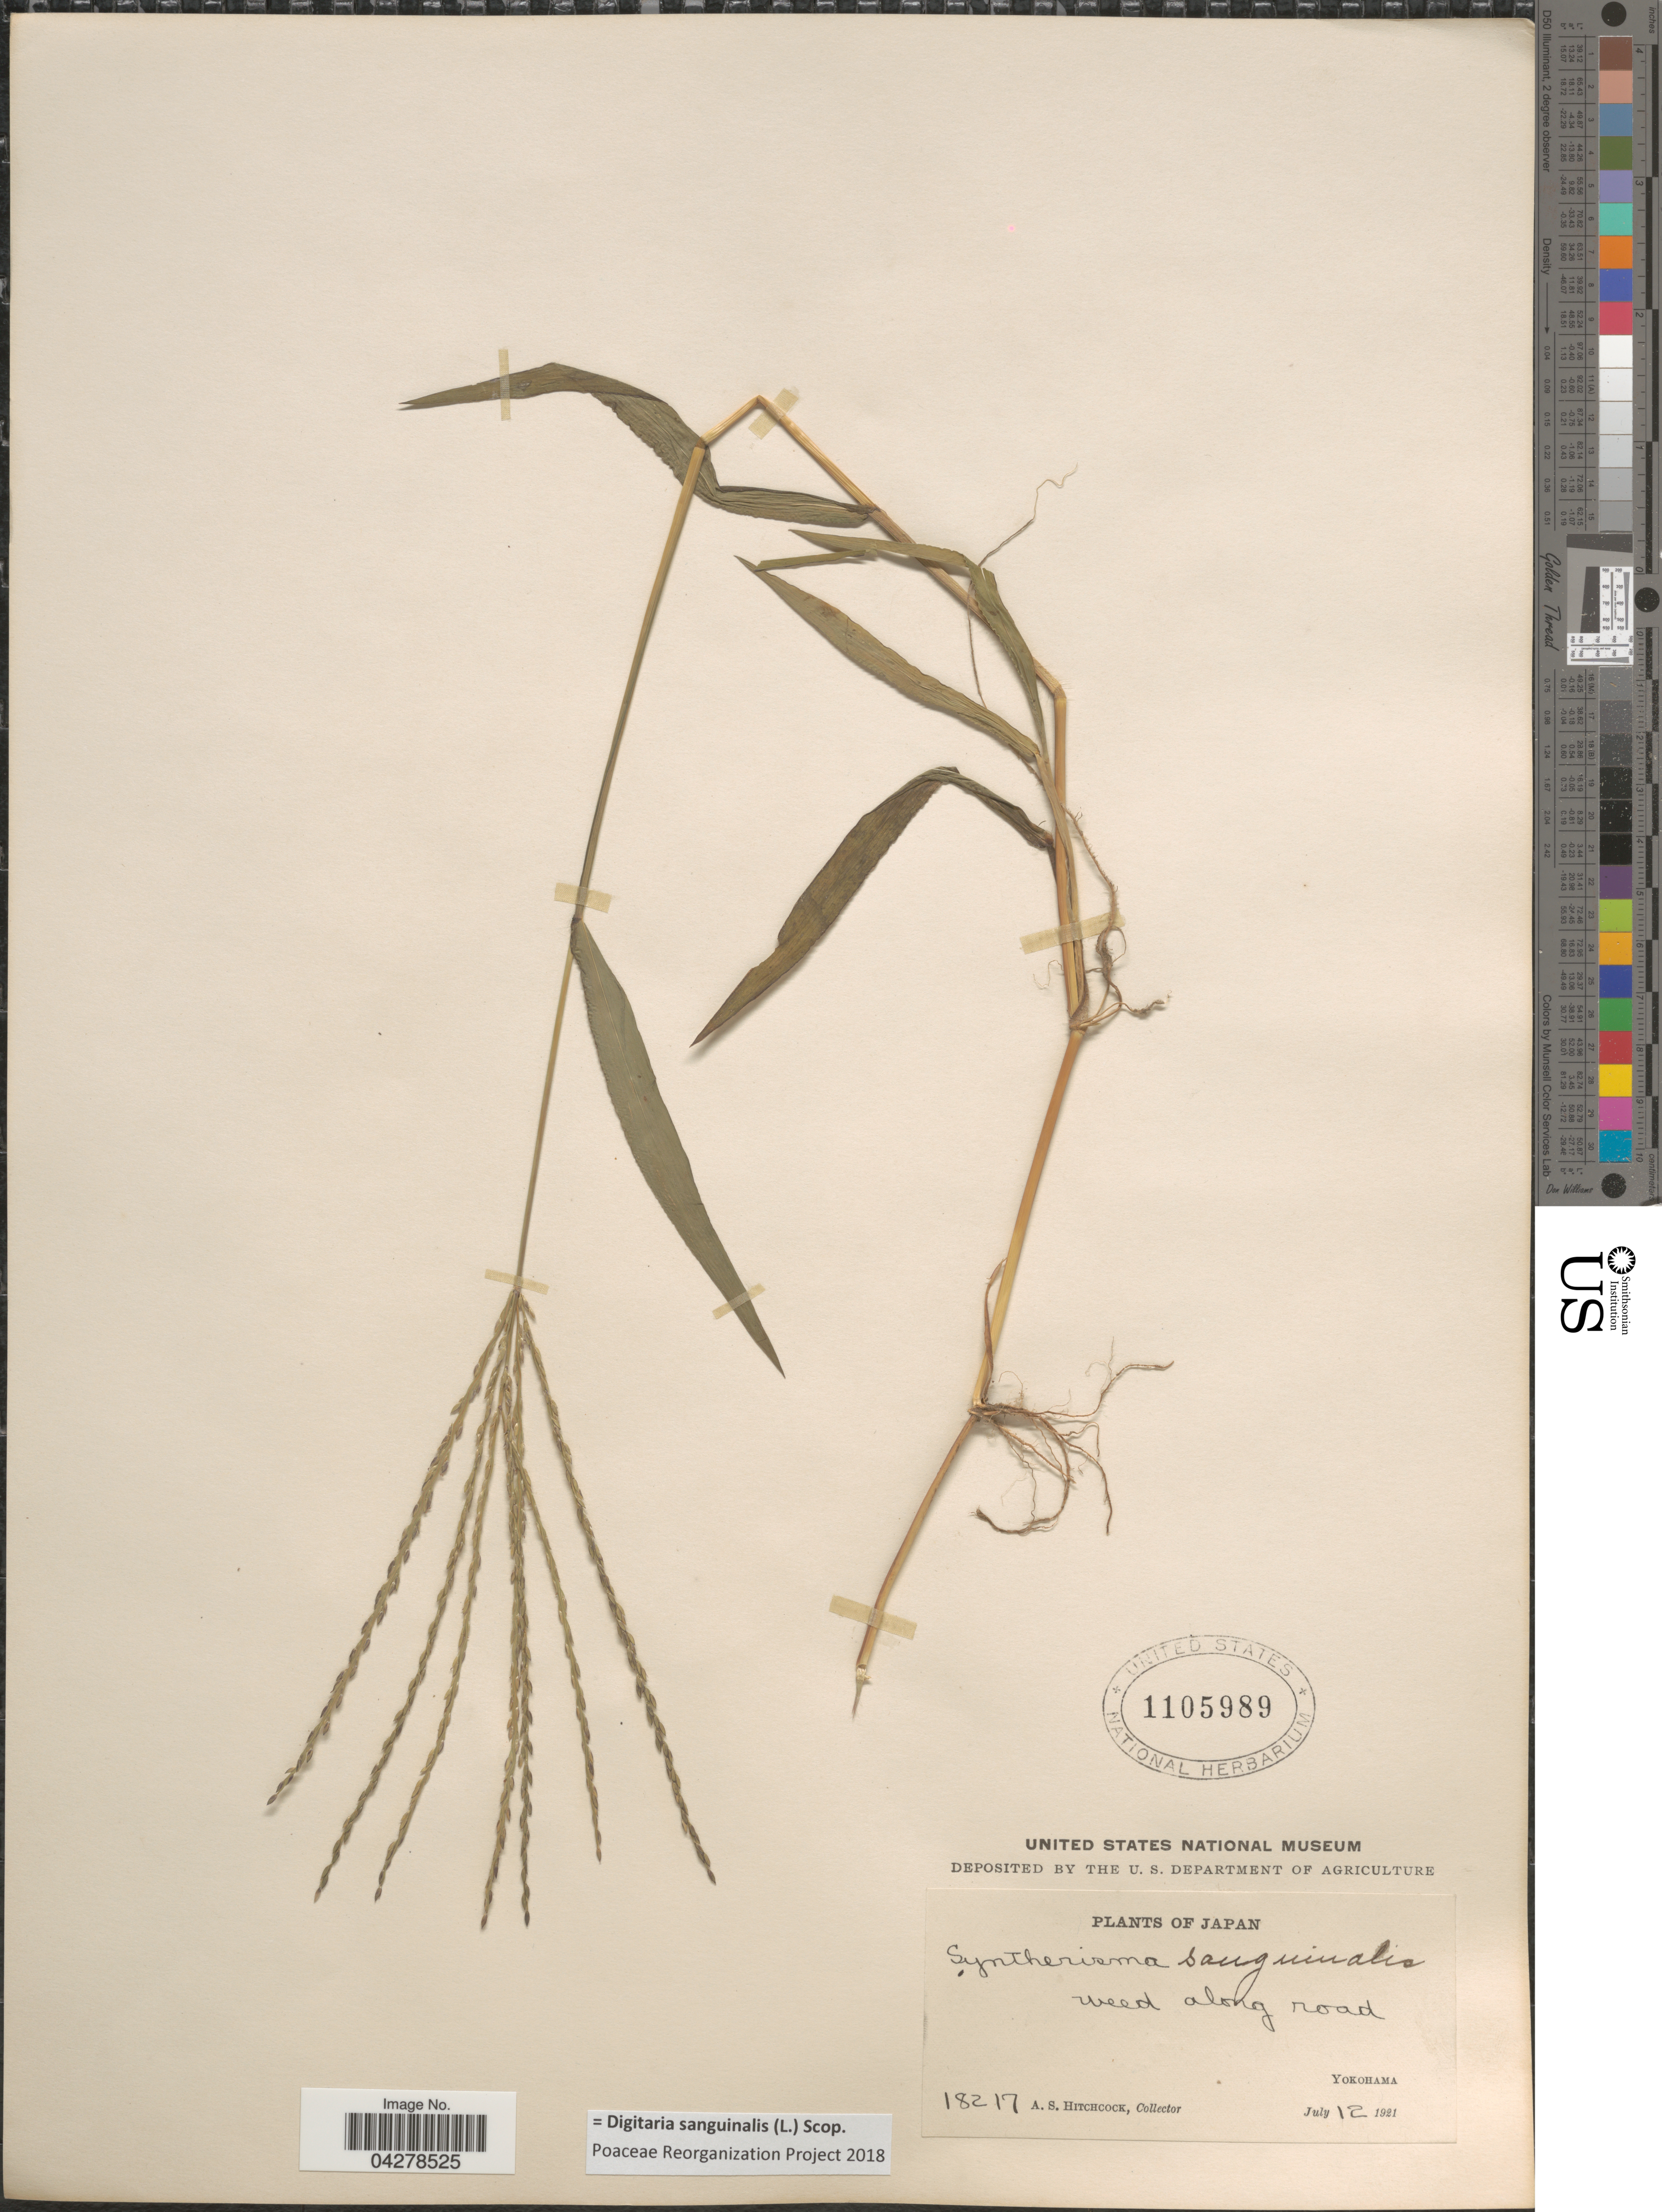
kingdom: Plantae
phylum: Tracheophyta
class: Liliopsida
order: Poales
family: Poaceae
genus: Digitaria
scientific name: Digitaria sanguinalis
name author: (L.) Scop.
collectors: A. S. Hitchcock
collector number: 18217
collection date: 1921-07-12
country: Japan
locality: Weed along road. Yokohama.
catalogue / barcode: US 1105989